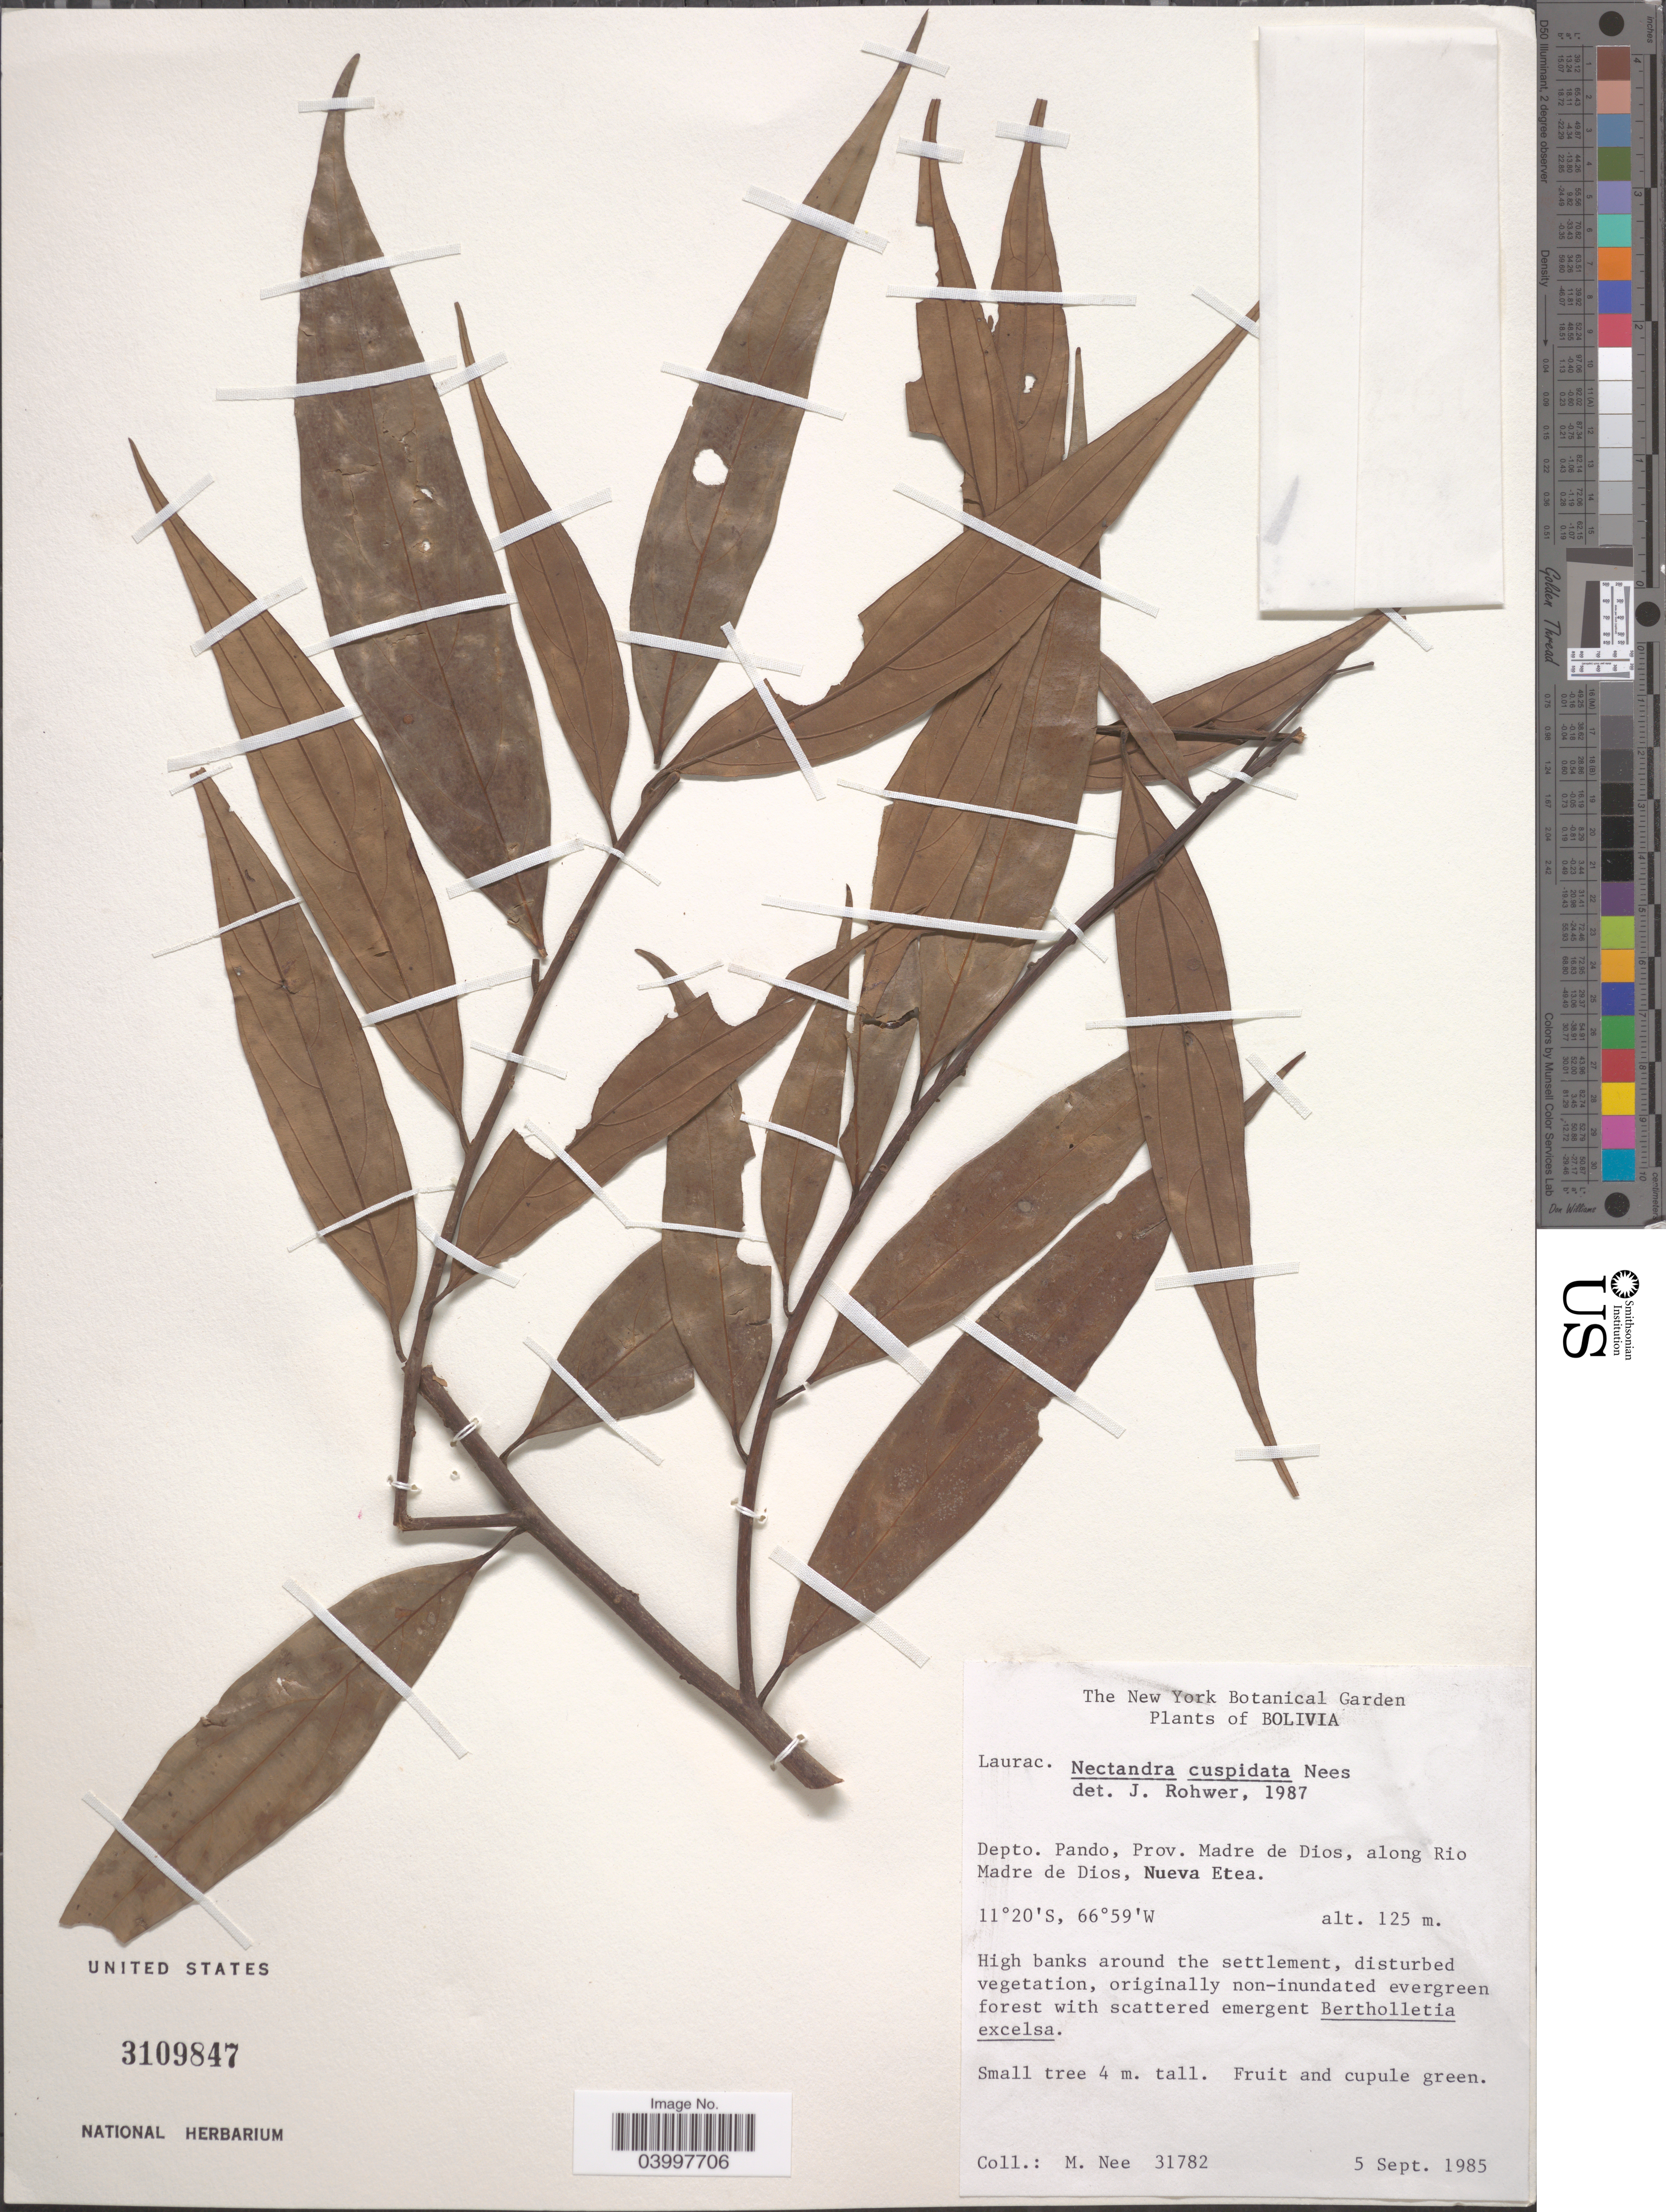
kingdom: Plantae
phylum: Tracheophyta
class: Magnoliopsida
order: Laurales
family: Lauraceae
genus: Nectandra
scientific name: Nectandra cuspidata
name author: Nees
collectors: M. Nee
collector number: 31782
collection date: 1985-09-05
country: Bolivia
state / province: Pando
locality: Depto. Pando, Prov. Madre de Dios, along Rio Madre de Dios, Nueva Etea.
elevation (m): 125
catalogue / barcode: US 3109847